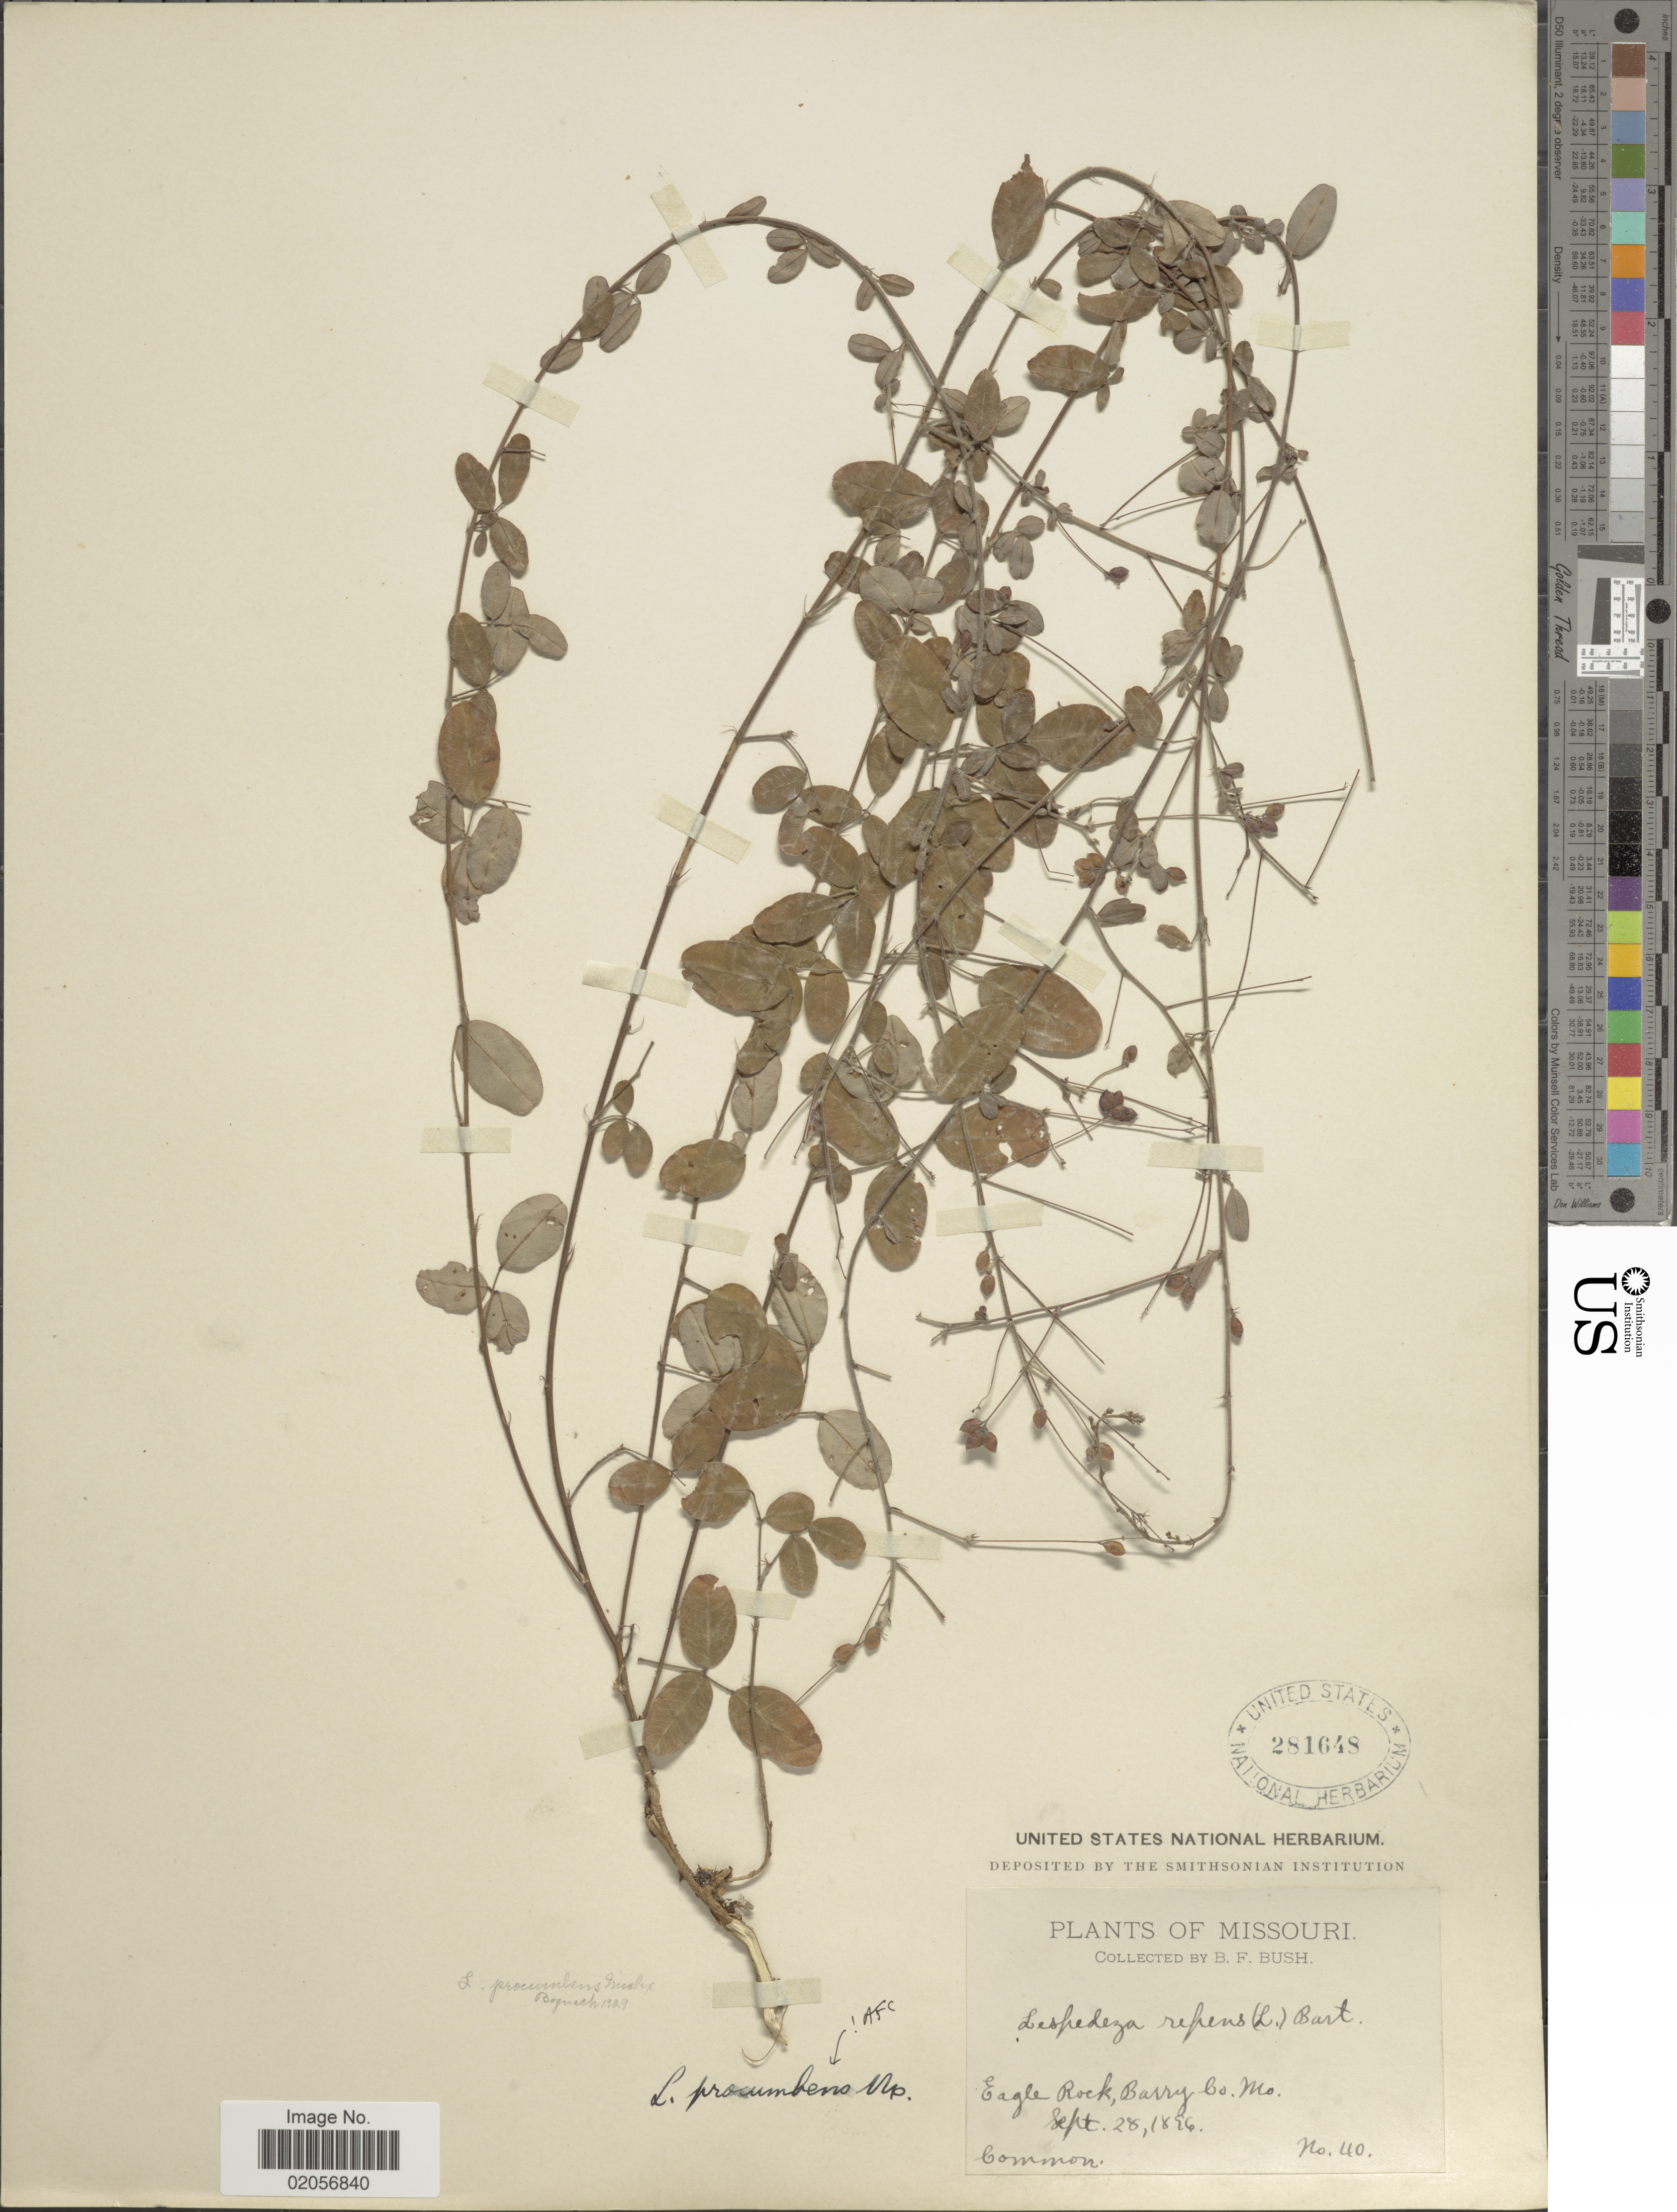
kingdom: Plantae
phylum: Tracheophyta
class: Magnoliopsida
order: Fabales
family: Fabaceae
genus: Lespedeza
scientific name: Lespedeza procumbens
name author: Michx.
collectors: B. F. Bush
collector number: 40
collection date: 1896-09-28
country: United States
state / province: Missouri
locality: Eagle Rock, Barry Co.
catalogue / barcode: US 281648